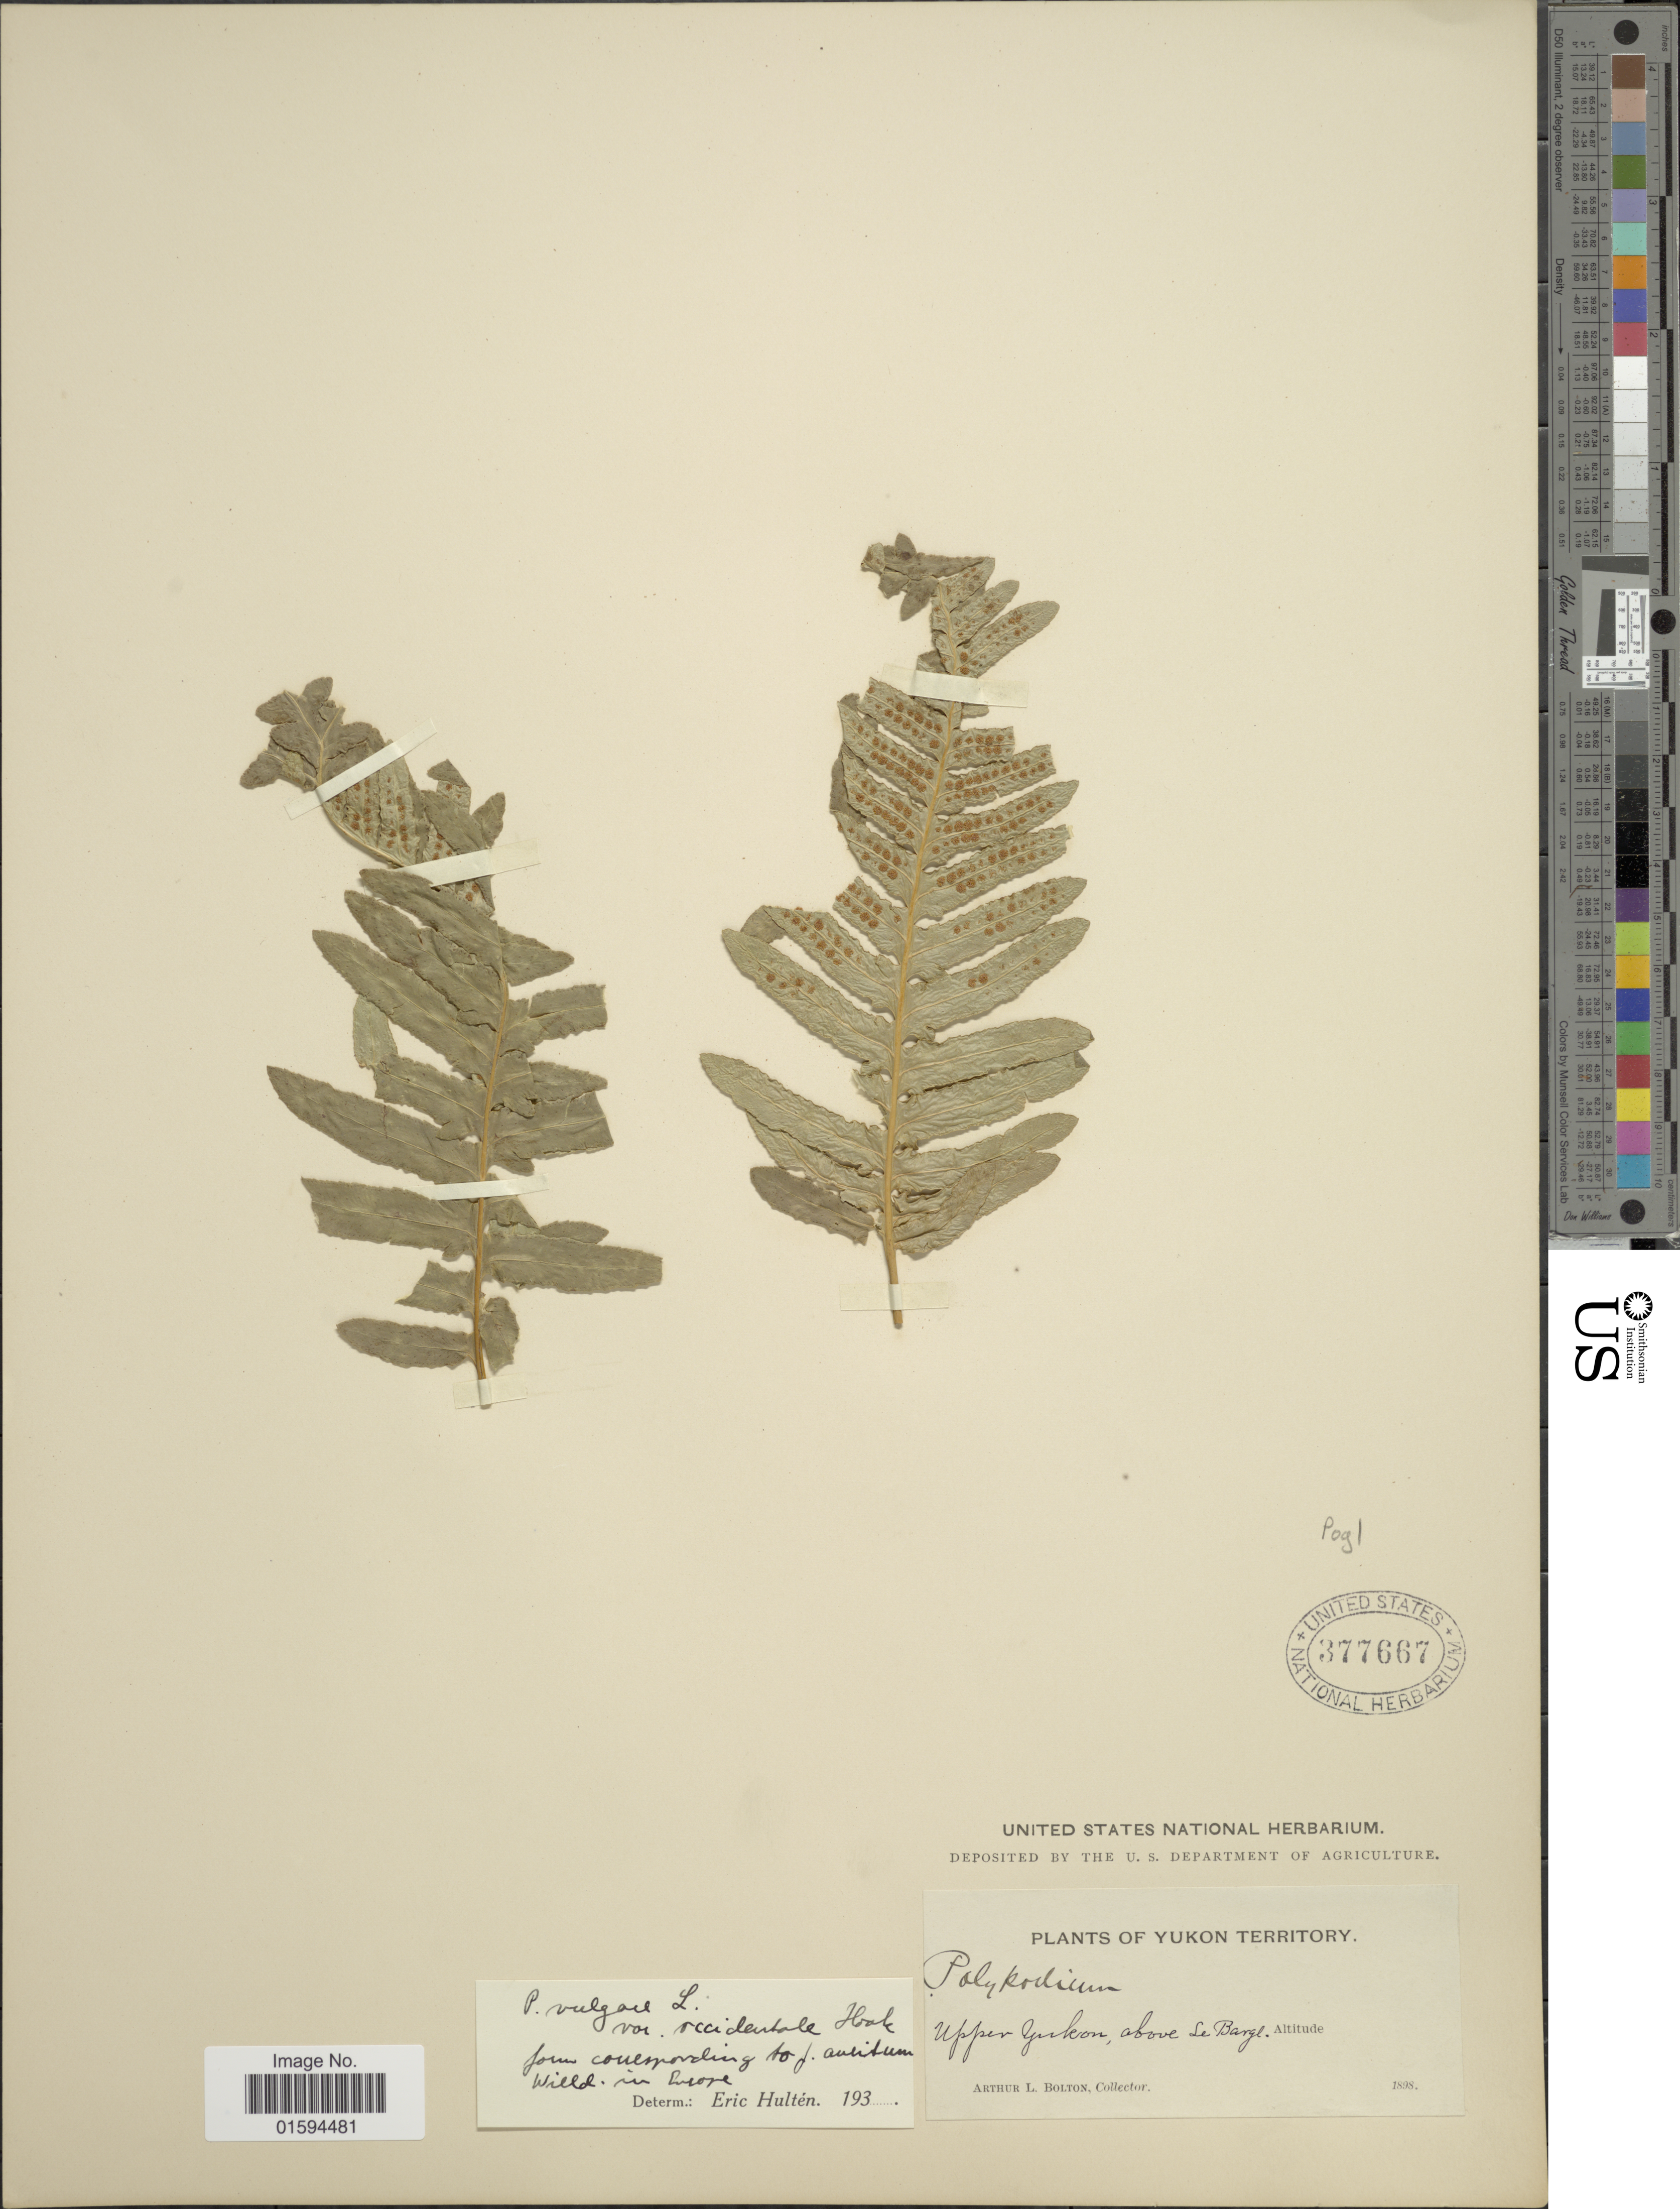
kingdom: Plantae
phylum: Tracheophyta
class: Polypodiopsida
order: Polypodiales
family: Polypodiaceae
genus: Polypodium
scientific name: Polypodium glycyrrhiza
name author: D.C. Eaton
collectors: A. Bolton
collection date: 1898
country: Canada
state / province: Yukon Territory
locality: Upper Yukon, above Le Barge.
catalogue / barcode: US 377667